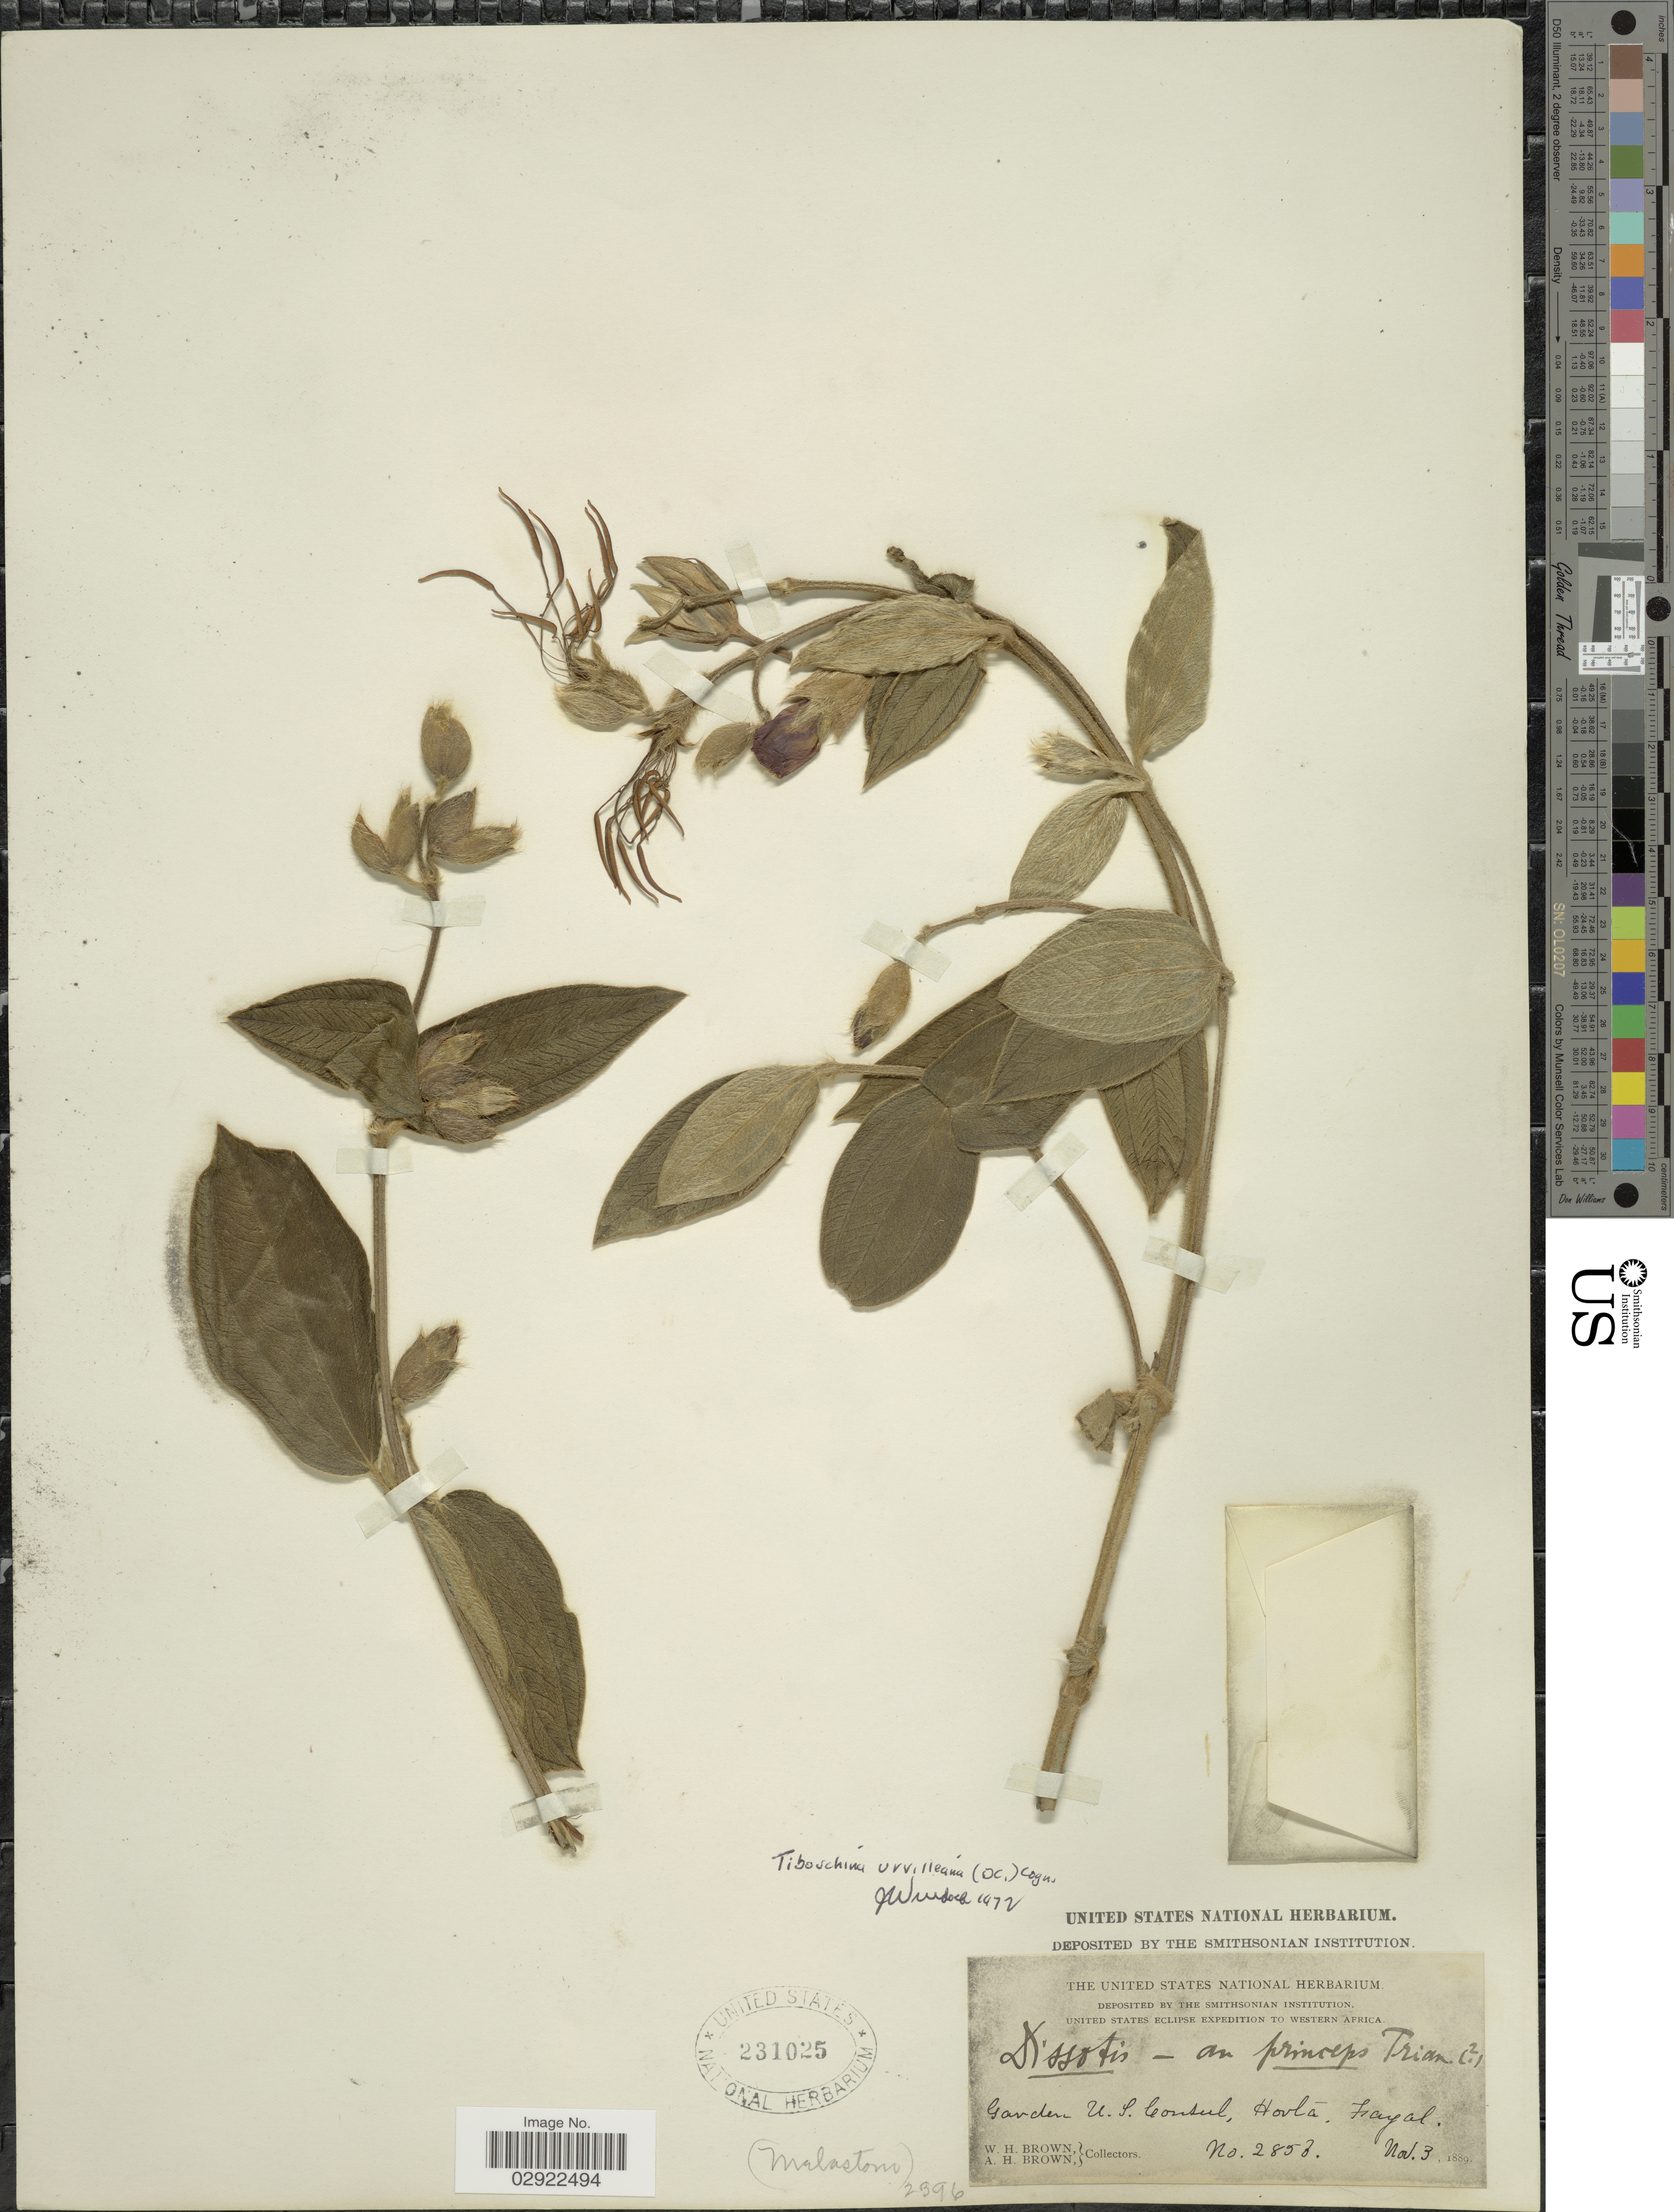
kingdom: Plantae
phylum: Tracheophyta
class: Magnoliopsida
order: Myrtales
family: Melastomataceae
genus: Pleroma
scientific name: Pleroma urvilleanum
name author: (DC.) P.J.F. Guim. & Michelang.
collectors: W. H. Brown & A. H. Brown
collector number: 2853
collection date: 1889-11-03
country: Portugal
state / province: Azores (Aut. Reg.)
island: Faial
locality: Garden U.S. Consul, Hovta, Fayal.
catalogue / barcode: US 231025